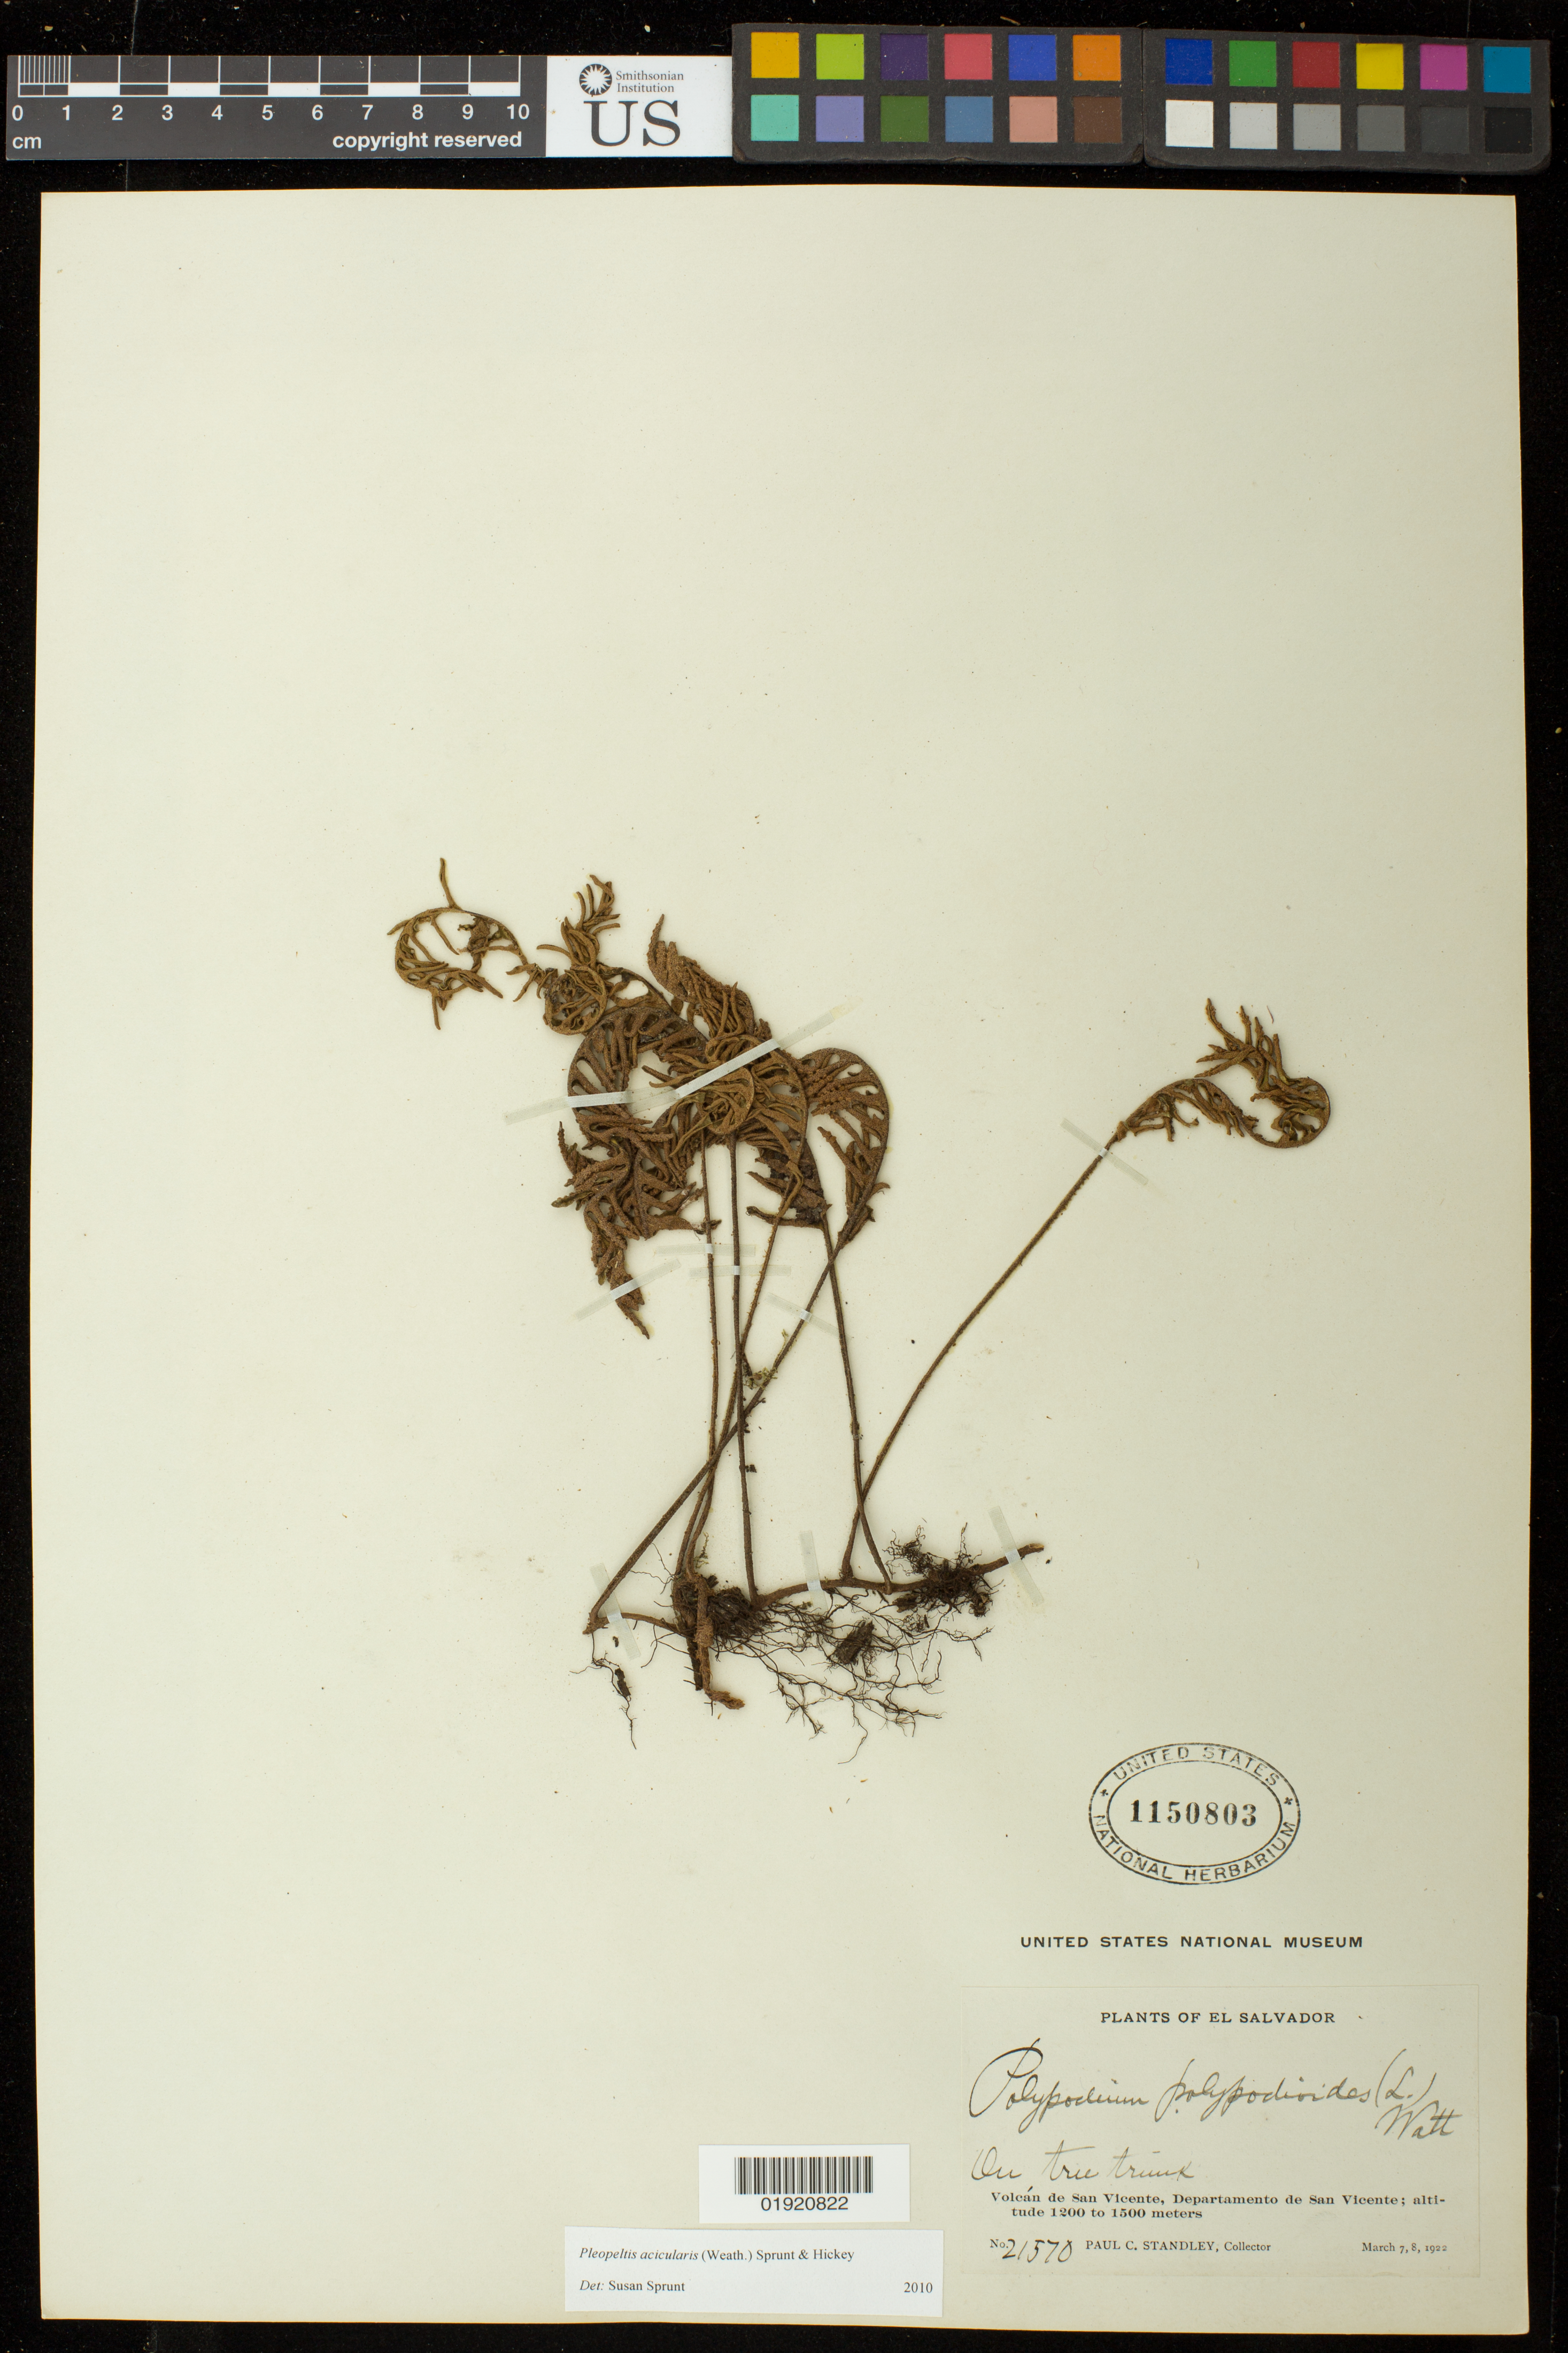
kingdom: Plantae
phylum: Tracheophyta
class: Polypodiopsida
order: Polypodiales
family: Polypodiaceae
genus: Pleopeltis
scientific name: Pleopeltis acicularis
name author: (Weath.) A.R. Sm. & Krömer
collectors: P. C. Standley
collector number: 21570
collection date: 1922-03-07/1922-03-08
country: El Salvador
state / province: San Vincente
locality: El Salvador. Volcan de San Vincente, Departamento de San Vincente.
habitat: On tree trunk.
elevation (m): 1200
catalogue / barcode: US 1150803